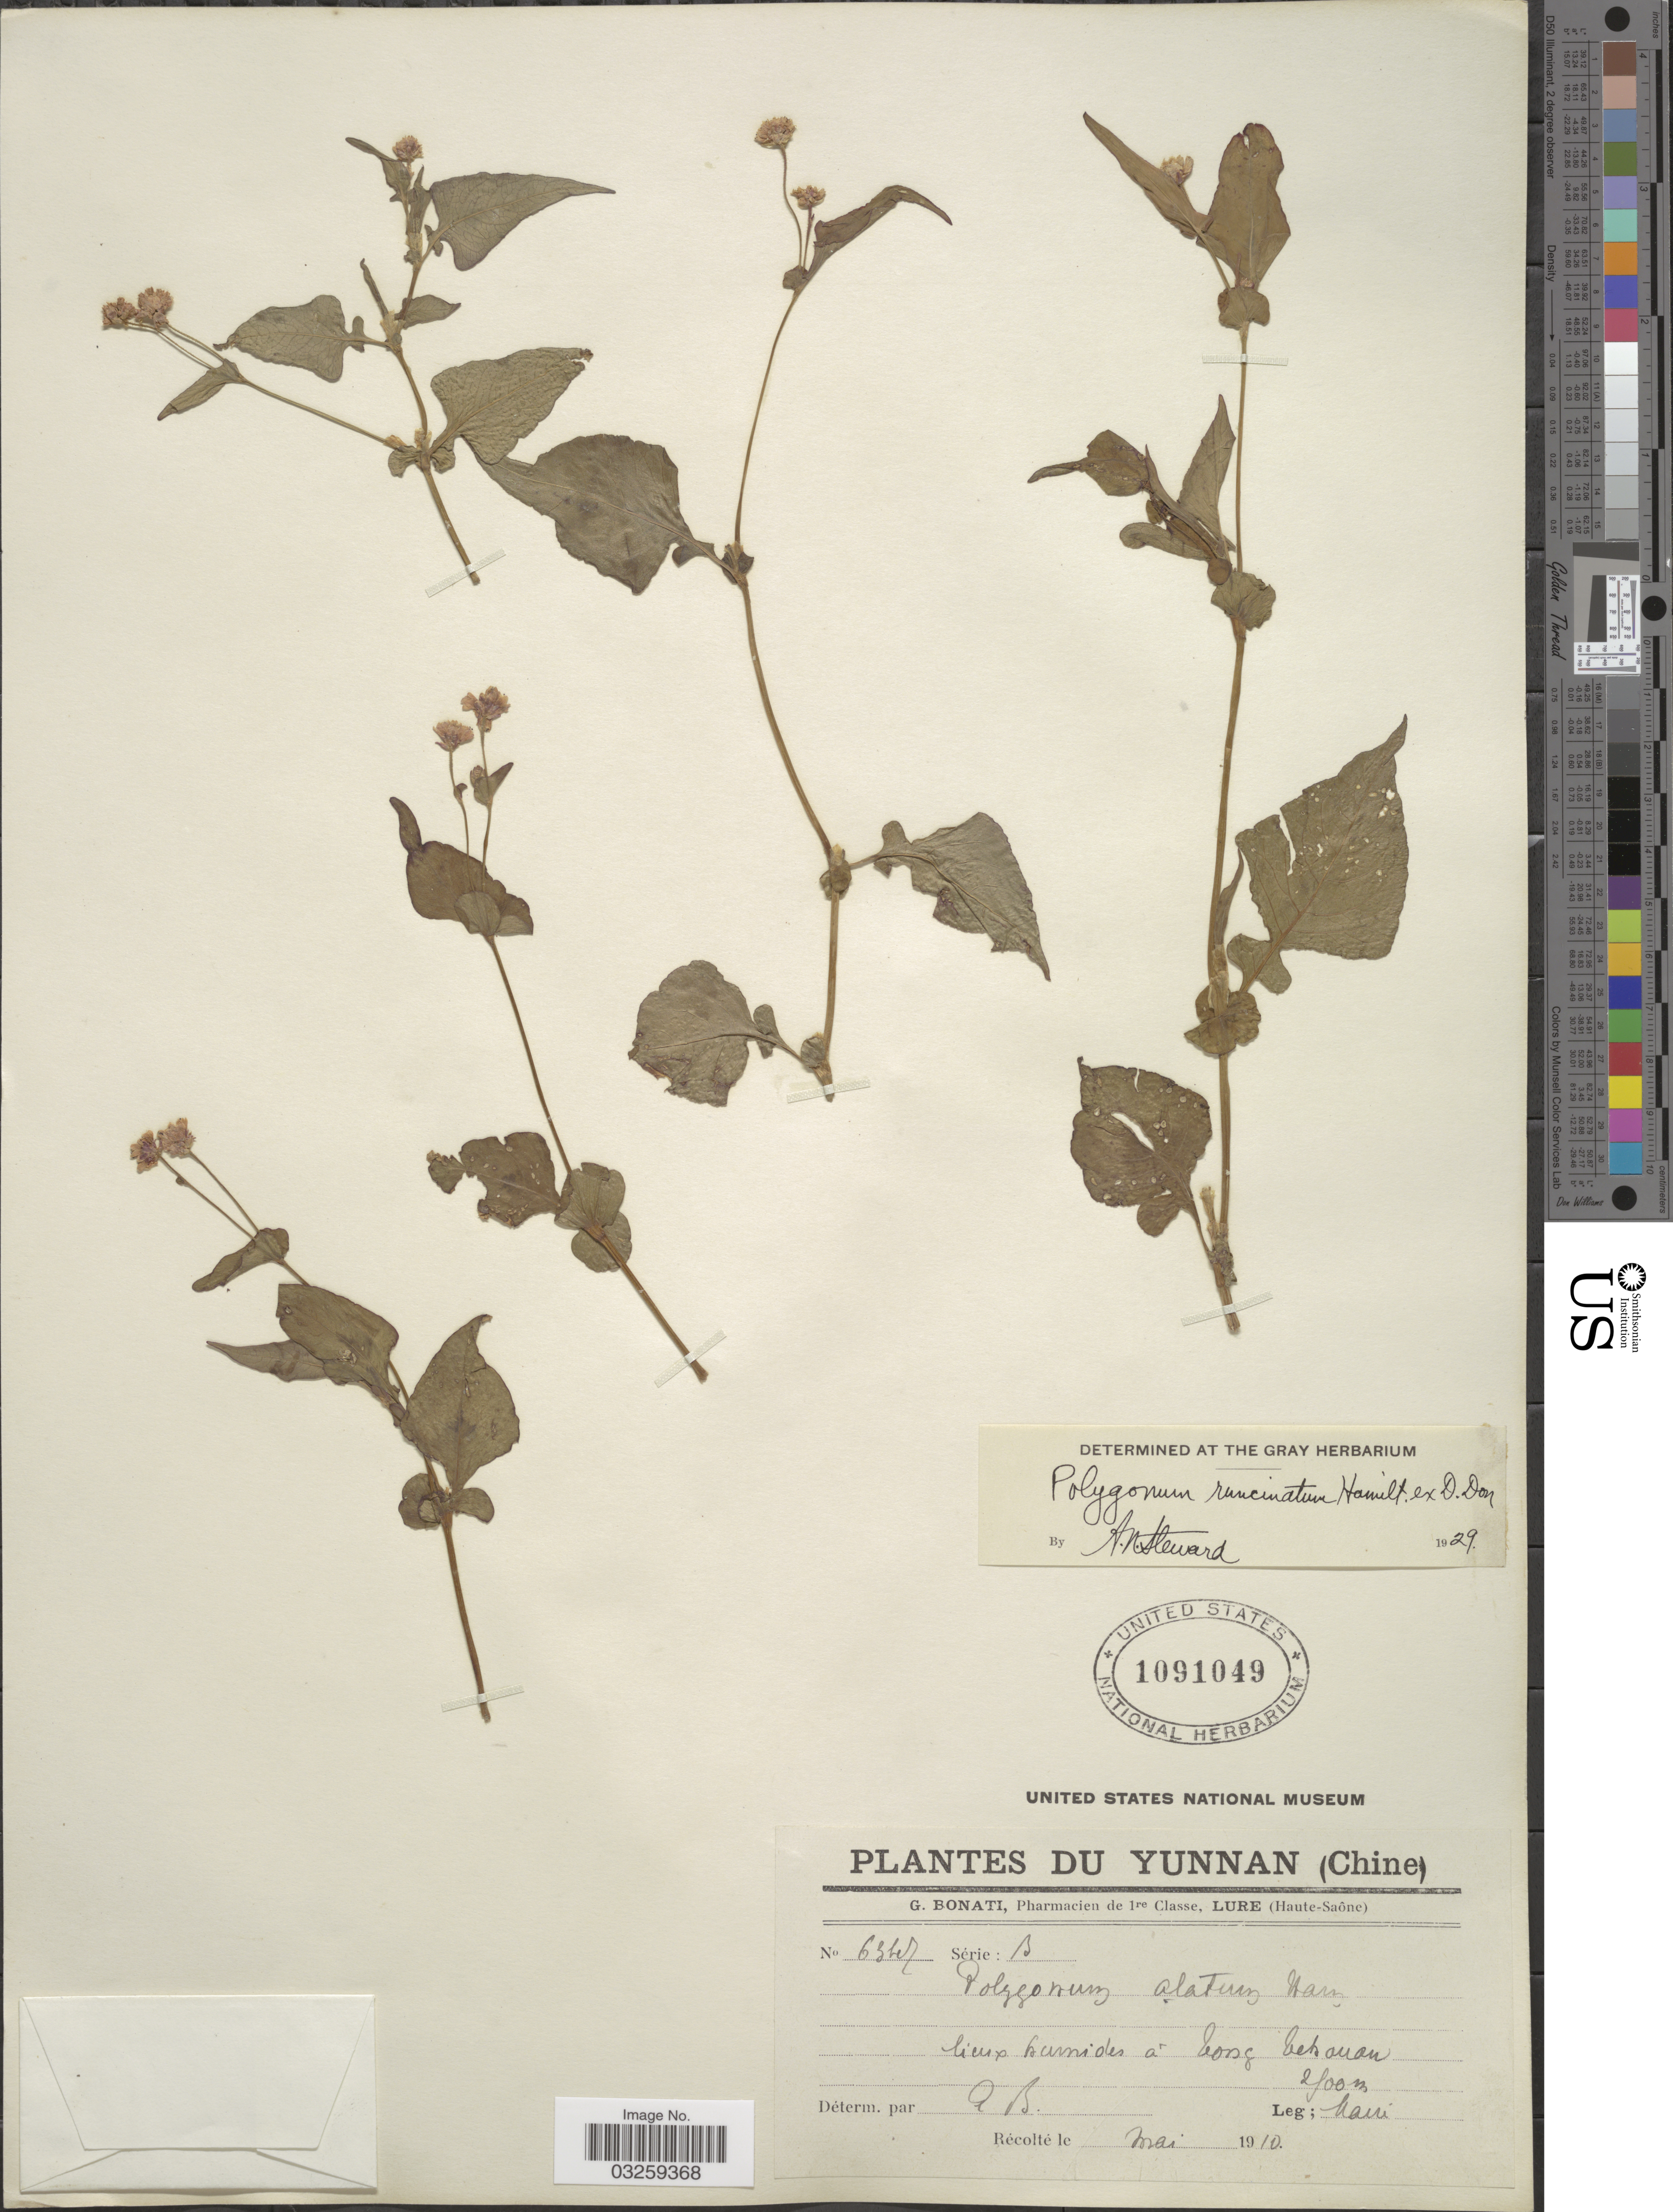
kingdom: Plantae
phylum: Tracheophyta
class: Magnoliopsida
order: Caryophyllales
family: Polygonaceae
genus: Polygonum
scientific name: Polygonum runcinatum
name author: Buch.-Ham. ex D. Don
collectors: Maire, --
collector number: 6347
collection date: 1910-05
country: China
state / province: Yunnan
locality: Tong Tchouan.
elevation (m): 2500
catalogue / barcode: US 1091049